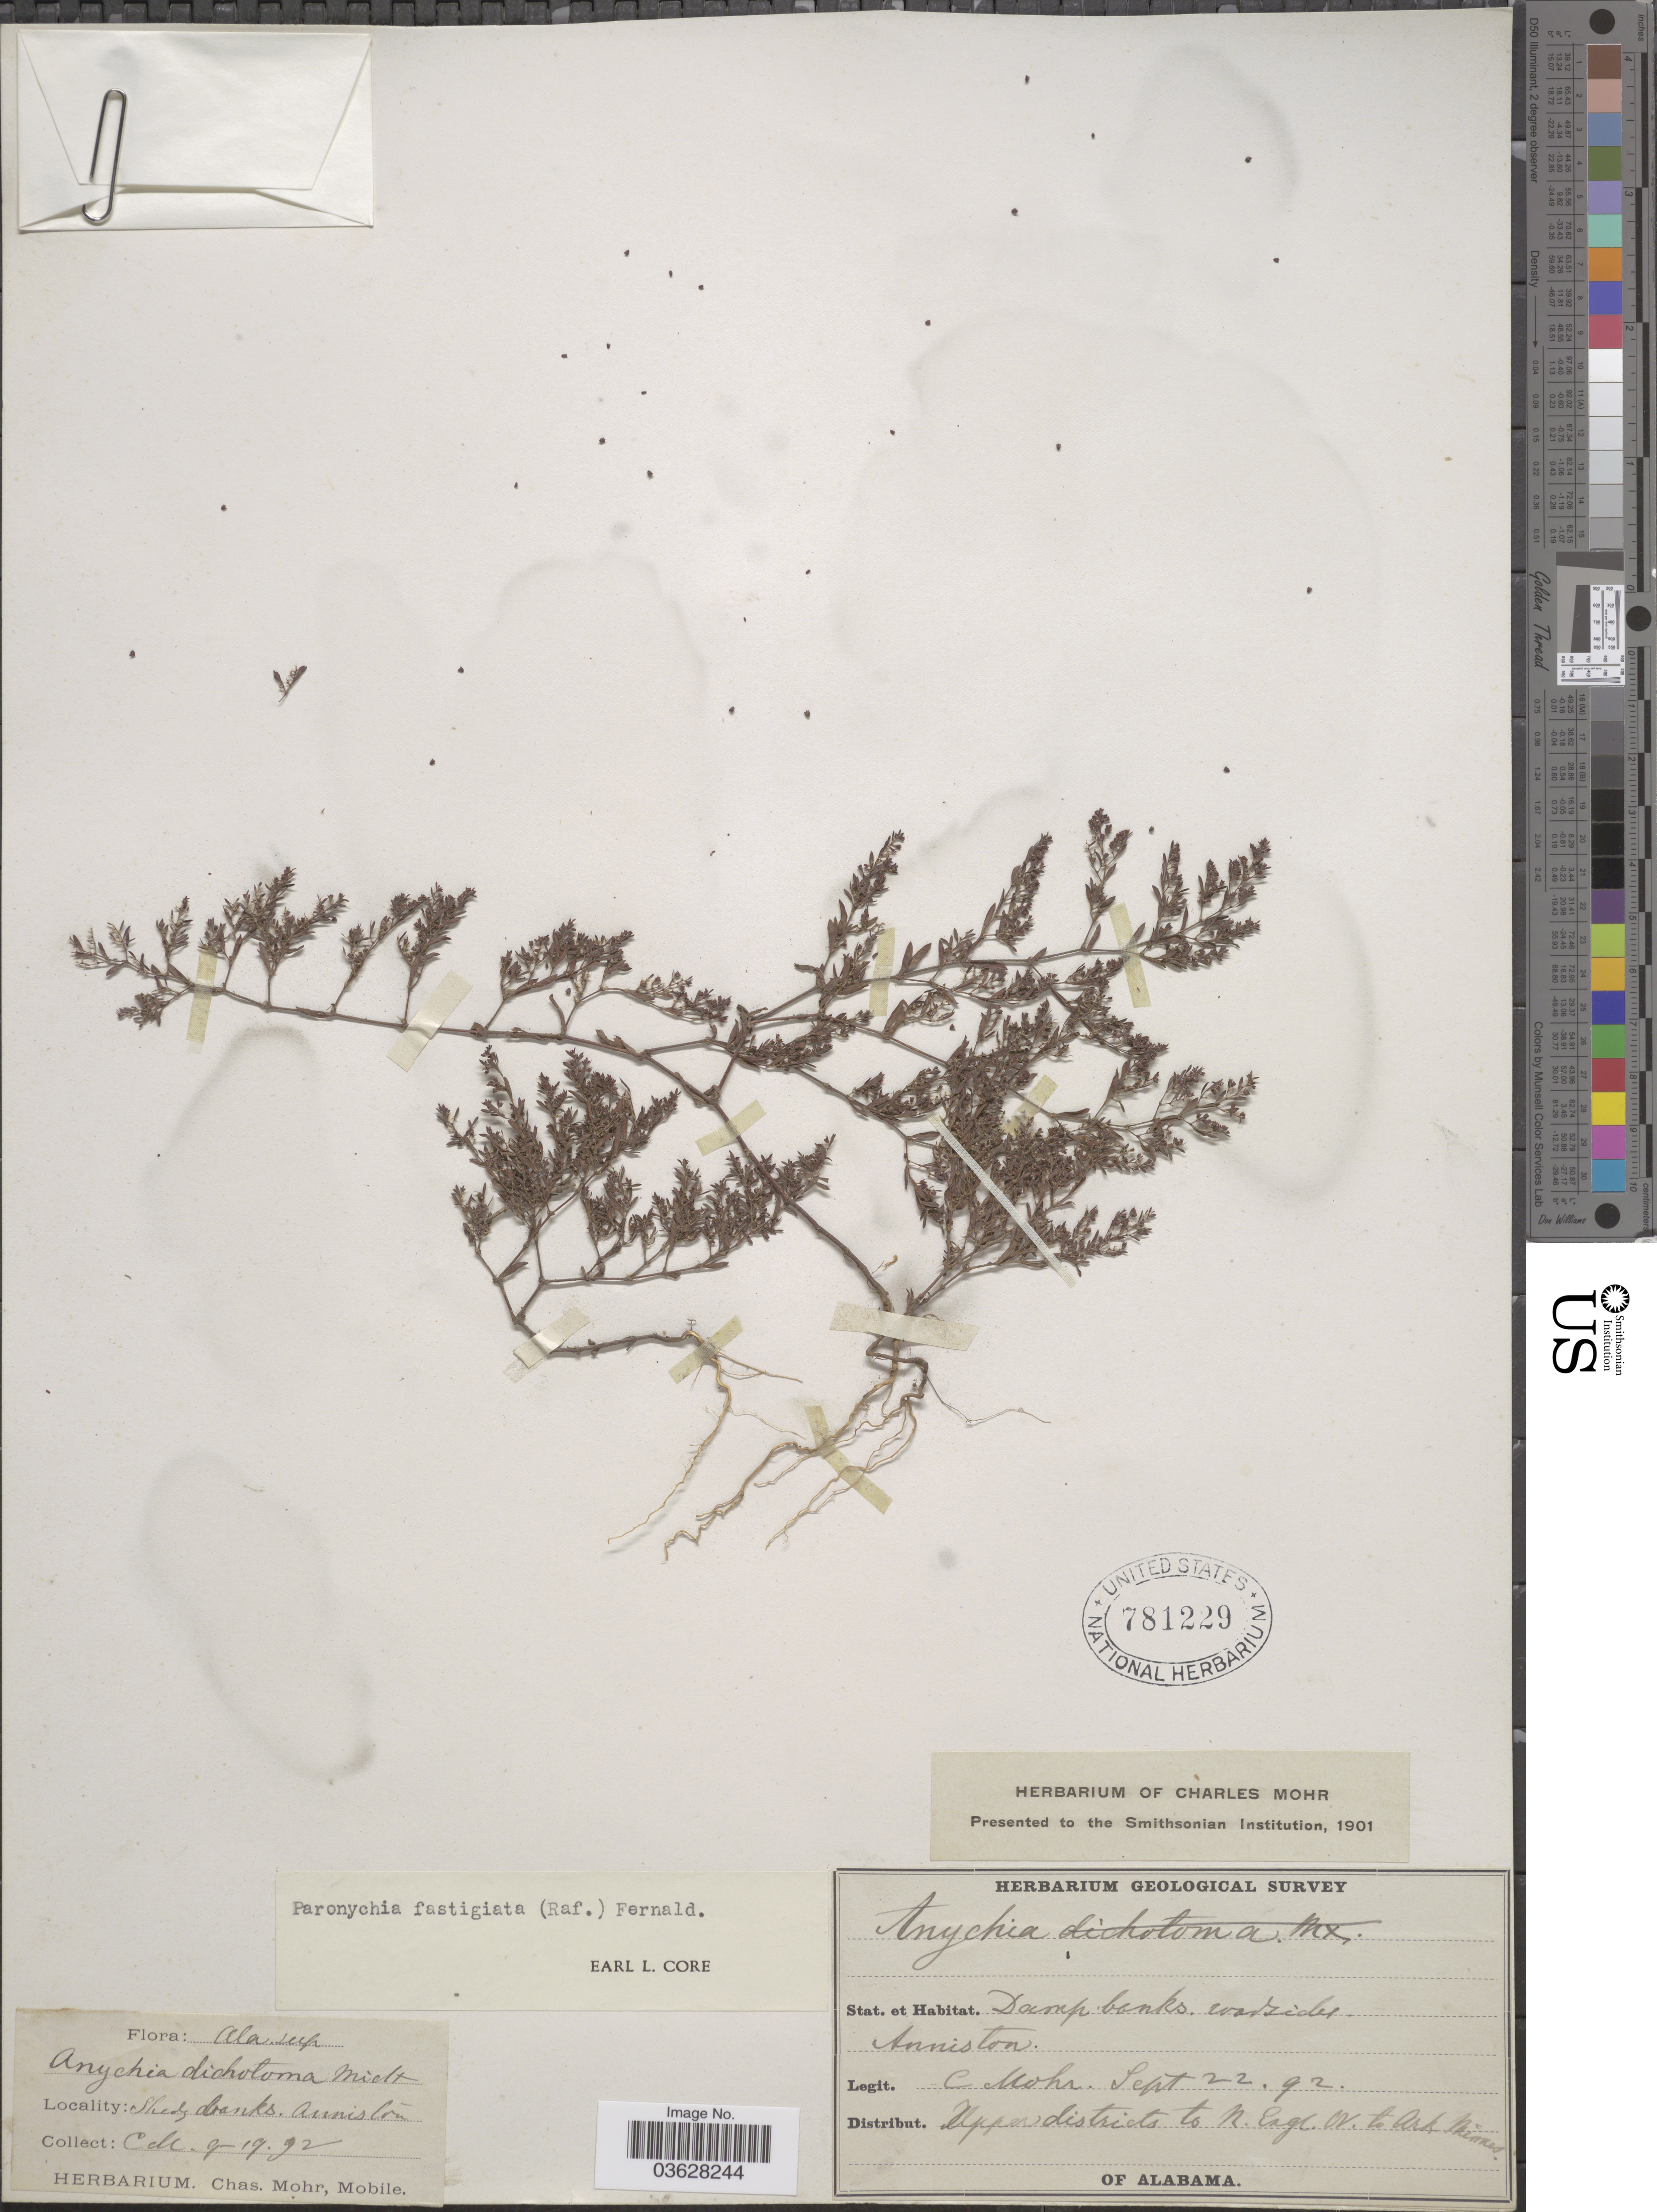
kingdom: Plantae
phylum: Tracheophyta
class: Magnoliopsida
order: Caryophyllales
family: Caryophyllaceae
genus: Paronychia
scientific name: Paronychia fastigiata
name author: (Raf.) Fernald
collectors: Mohr, C. T. (herbarium)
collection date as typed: Transcribed d/m/y: 22/9/92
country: United States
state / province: Alabama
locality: Damp banks roadsides. Anniston.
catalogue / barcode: US 781229